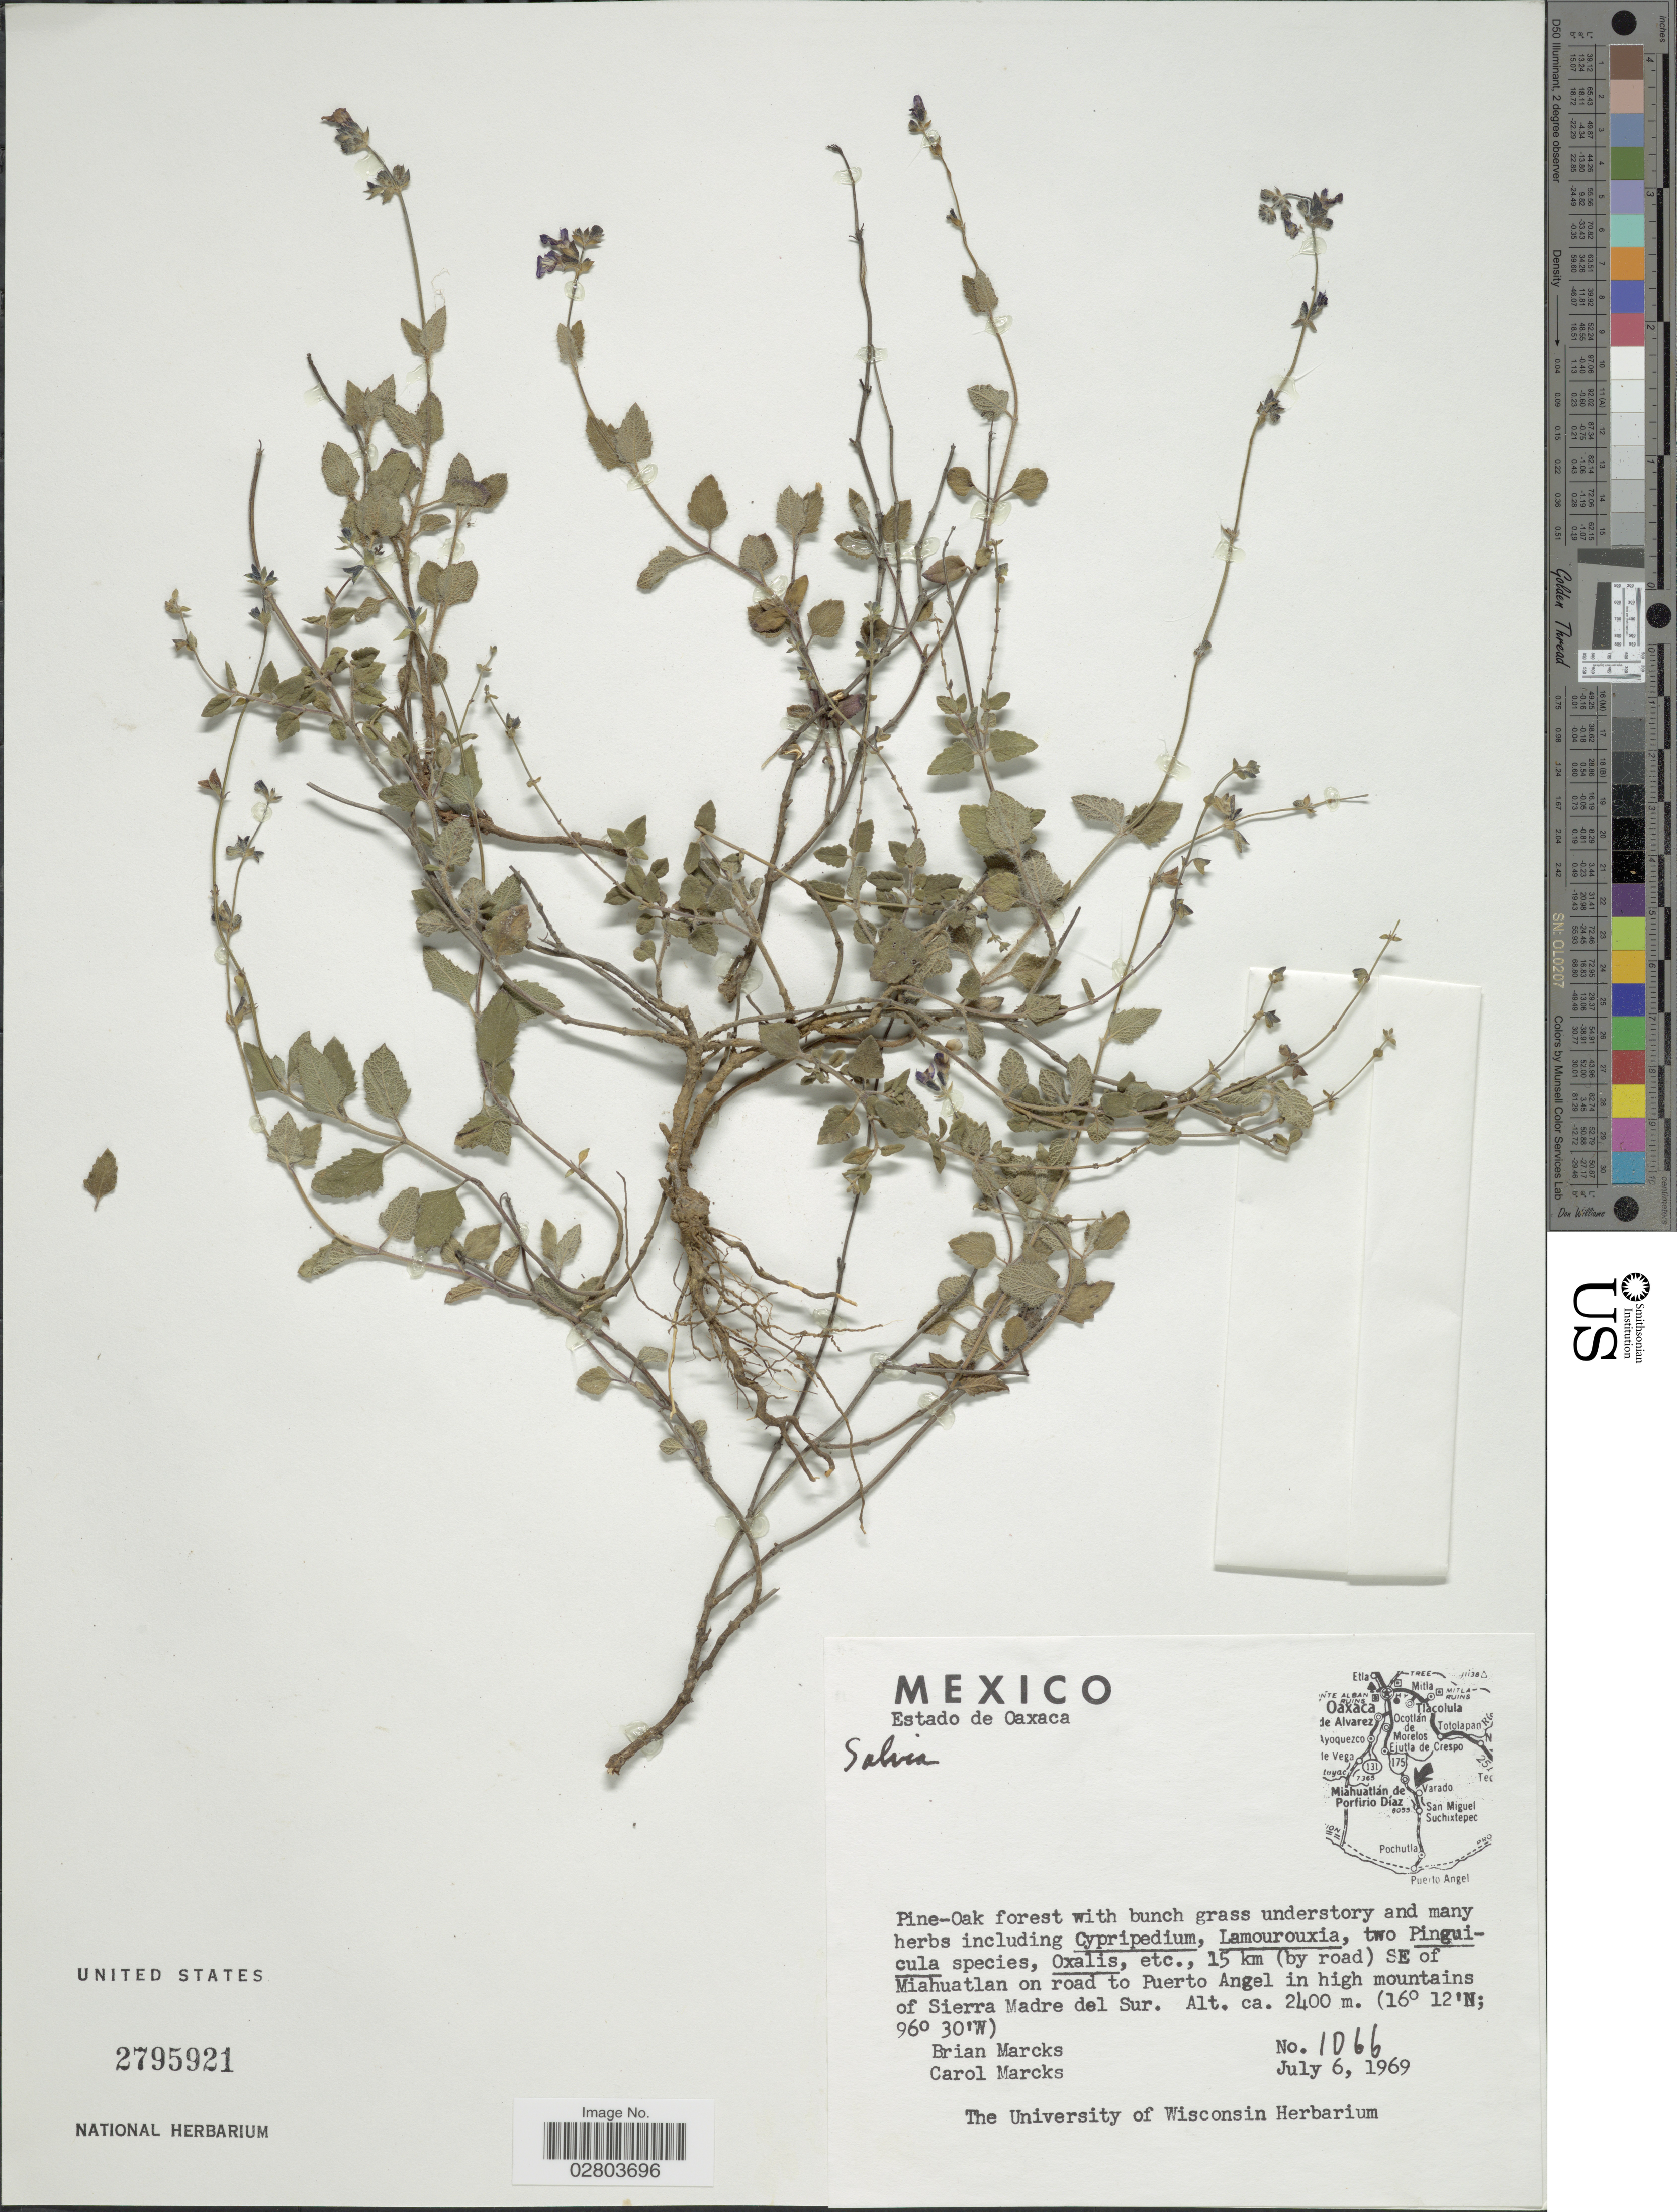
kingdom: Plantae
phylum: Tracheophyta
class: Magnoliopsida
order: Lamiales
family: Lamiaceae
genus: Salvia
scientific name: Salvia sp.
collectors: B. Marcks & Marcks, C.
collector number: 1066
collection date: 1969-07-06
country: Mexico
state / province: Oaxaca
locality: Estado de Oaxaca. 15 km (by road) SE of Miahuatlan on road to Puerto Angel in high mountains of Sierra Madre del Sur.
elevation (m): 2400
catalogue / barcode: US 2795921